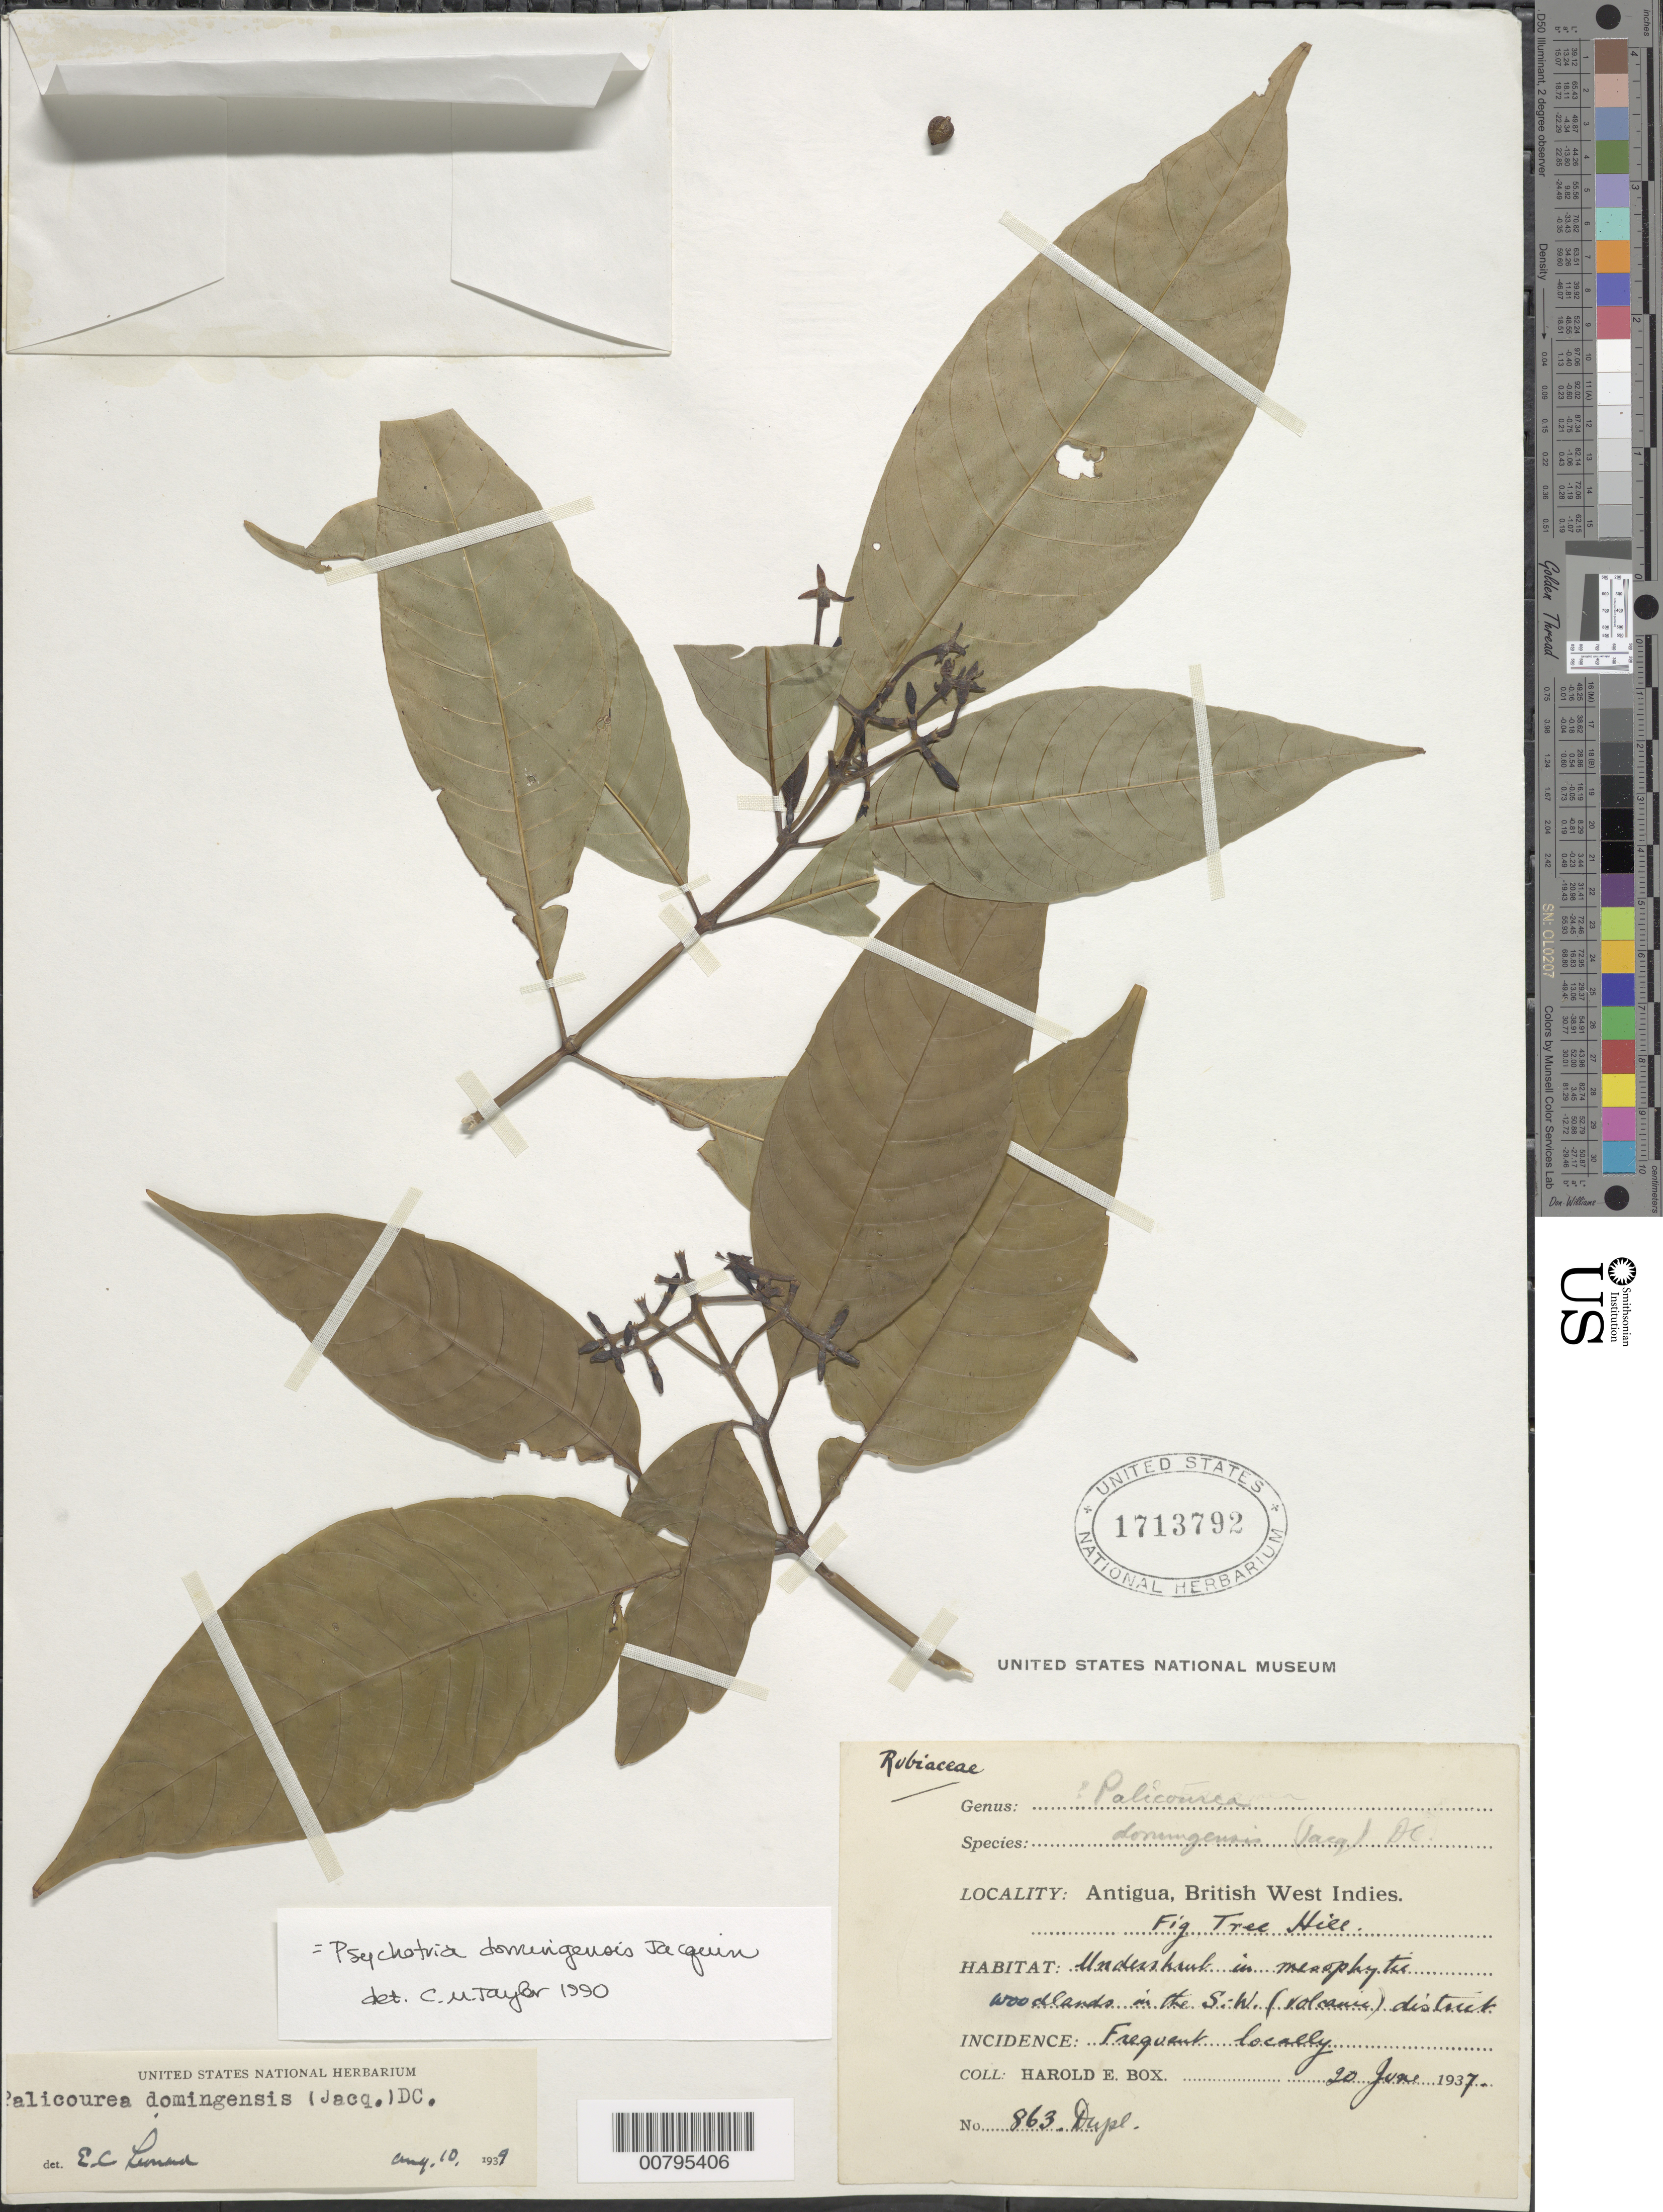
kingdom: Plantae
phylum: Tracheophyta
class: Magnoliopsida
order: Gentianales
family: Rubiaceae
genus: Psychotria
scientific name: Psychotria domingensis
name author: Jacq.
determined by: Taylor, Charlotte M.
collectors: H. E. Box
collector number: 863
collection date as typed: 20 Jun 1937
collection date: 1937-06-20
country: Antigua and Barbuda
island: Leeward Is.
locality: S.W. (volcanic) District. Fig Tree Hill.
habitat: Undershrub in mesaphytic woodlands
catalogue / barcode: US 1713792